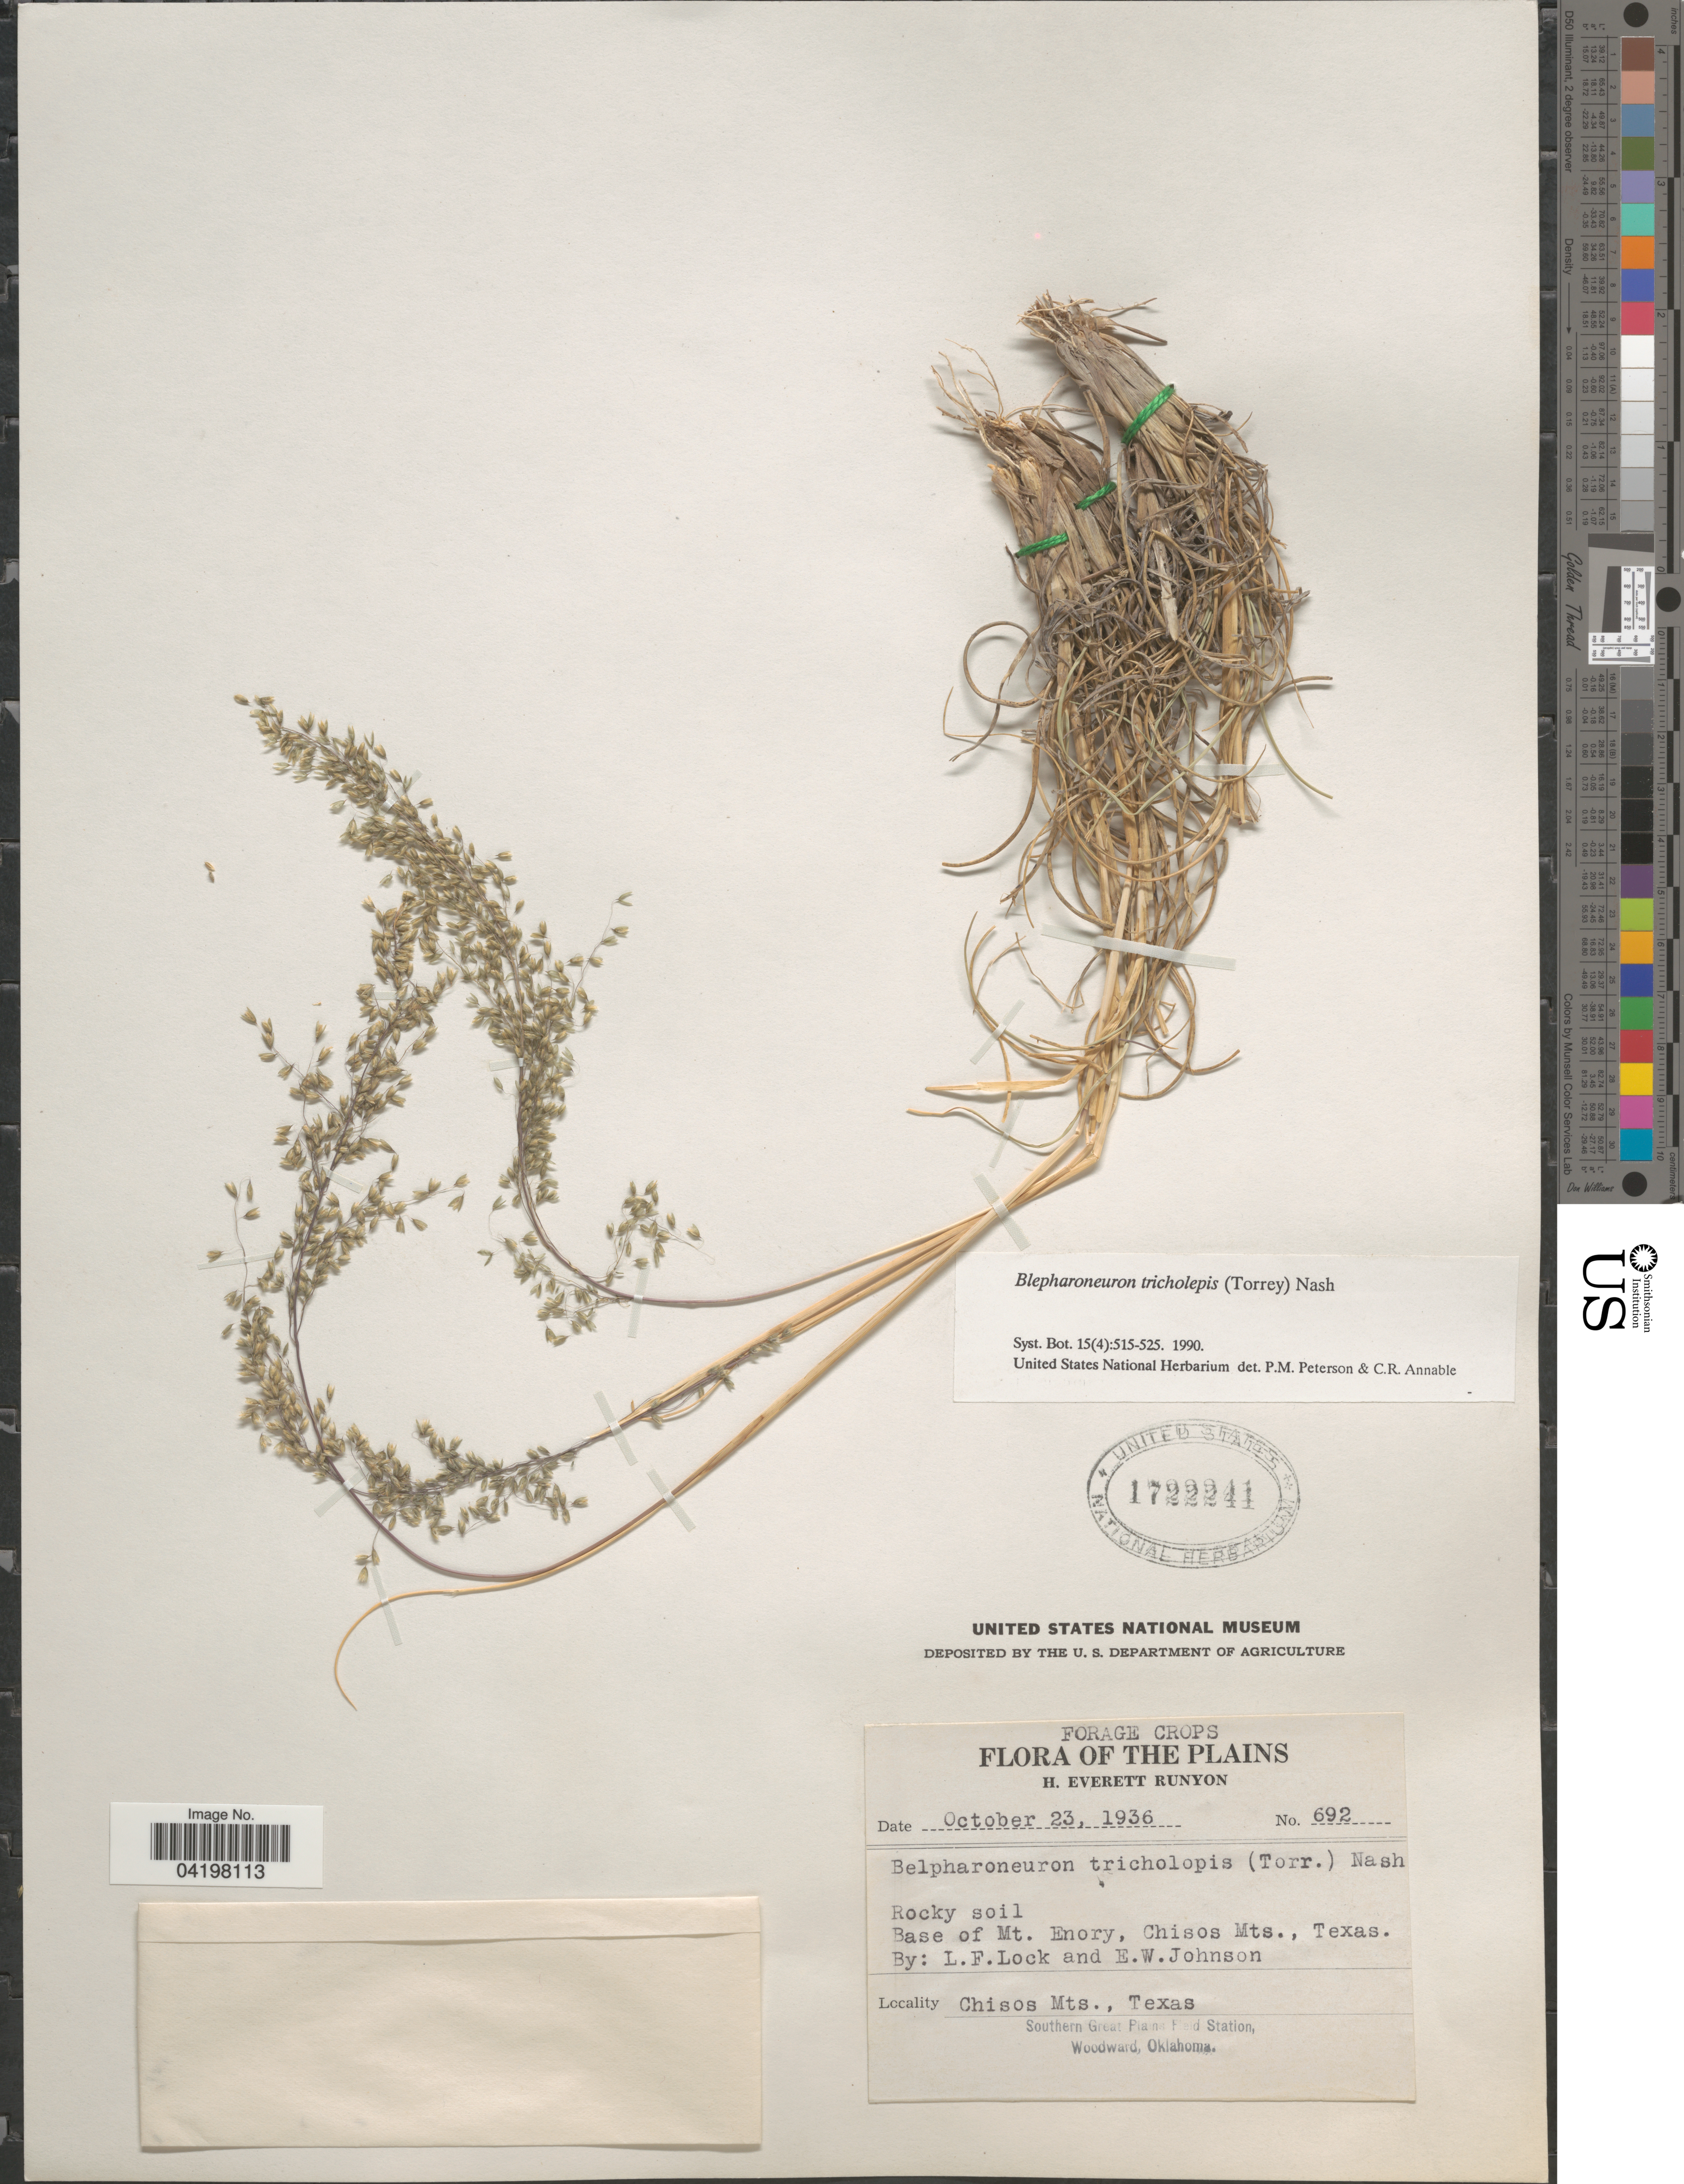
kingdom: Plantae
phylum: Tracheophyta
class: Liliopsida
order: Poales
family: Poaceae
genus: Muhlenbergia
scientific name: Muhlenbergia tricholepis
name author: (Torr.) Columbus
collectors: L. F. Lock & E. W. Johnson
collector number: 692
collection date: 1936-10-23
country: United States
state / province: Texas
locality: The Plains. Base of Mt. Enory, Chisos Mts.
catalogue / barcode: US 1722241